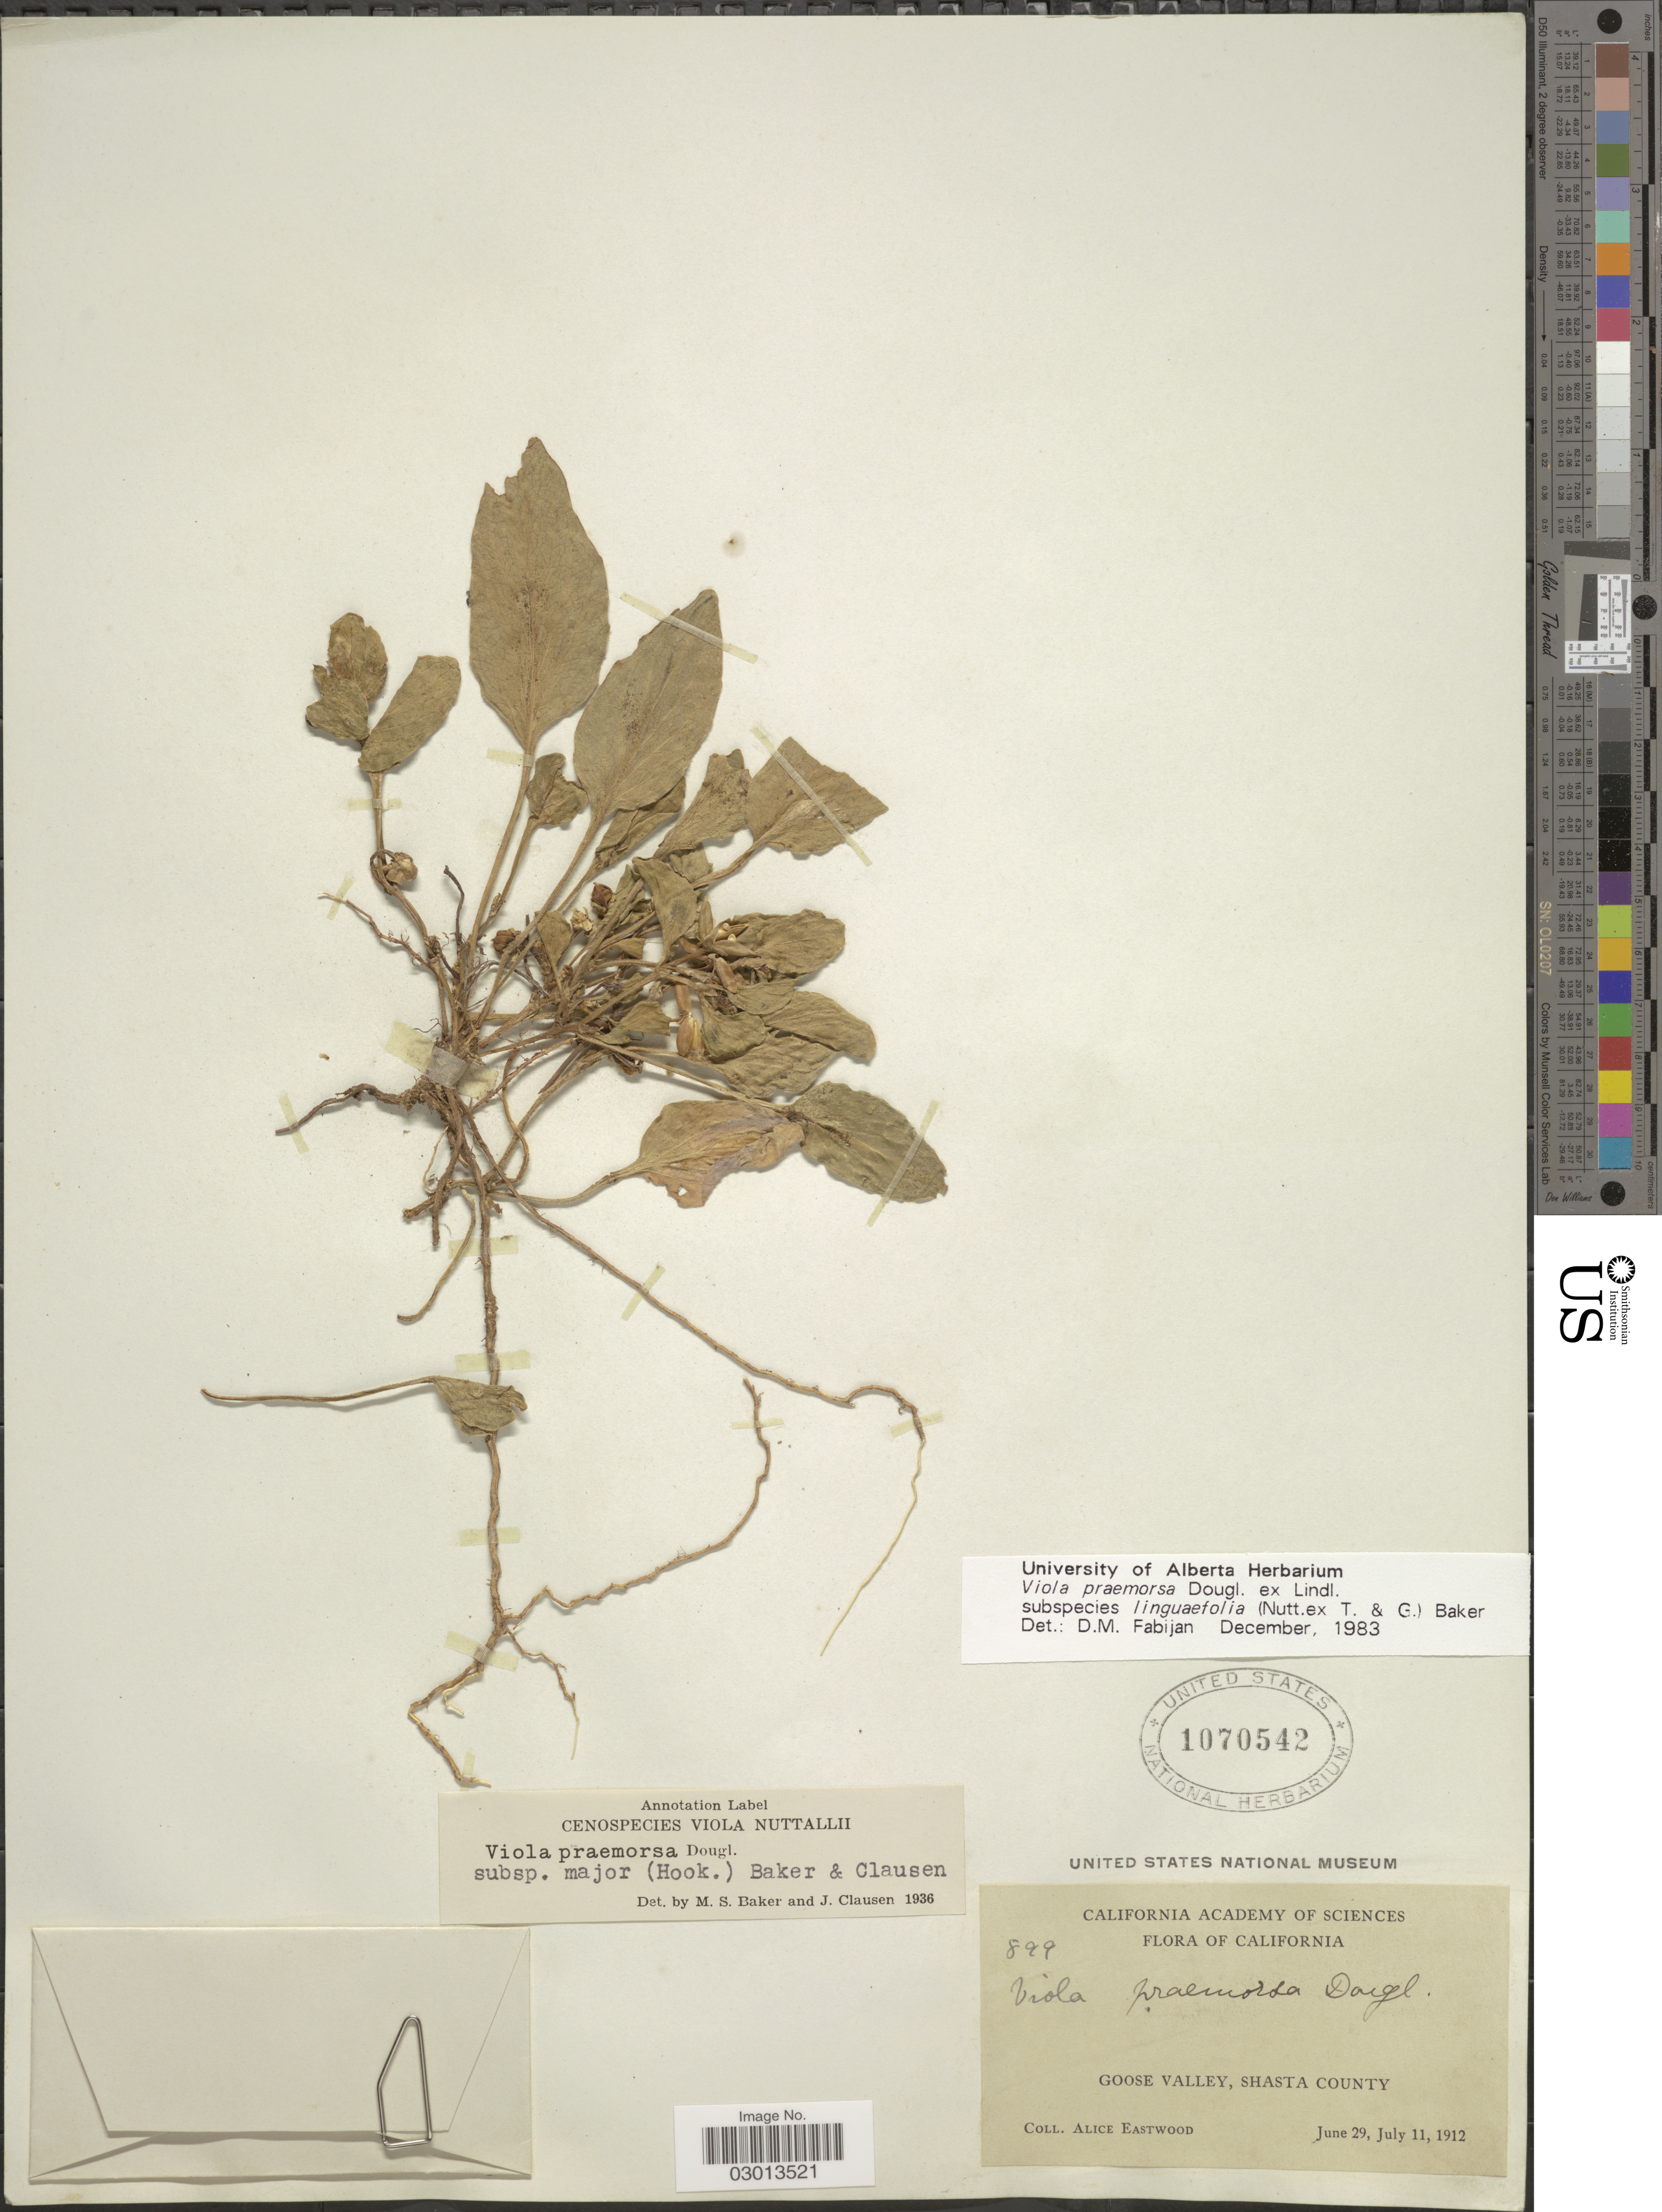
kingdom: Plantae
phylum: Tracheophyta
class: Magnoliopsida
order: Malpighiales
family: Violaceae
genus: Viola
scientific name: Viola praemorsa subsp. linguifolia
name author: (Nutt.) M.S. Baker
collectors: A. Eastwood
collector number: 899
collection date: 1912-06-29/1912-07-11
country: United States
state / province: California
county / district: Shasta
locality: Goose Valley, Shasta County.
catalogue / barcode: US 1070542